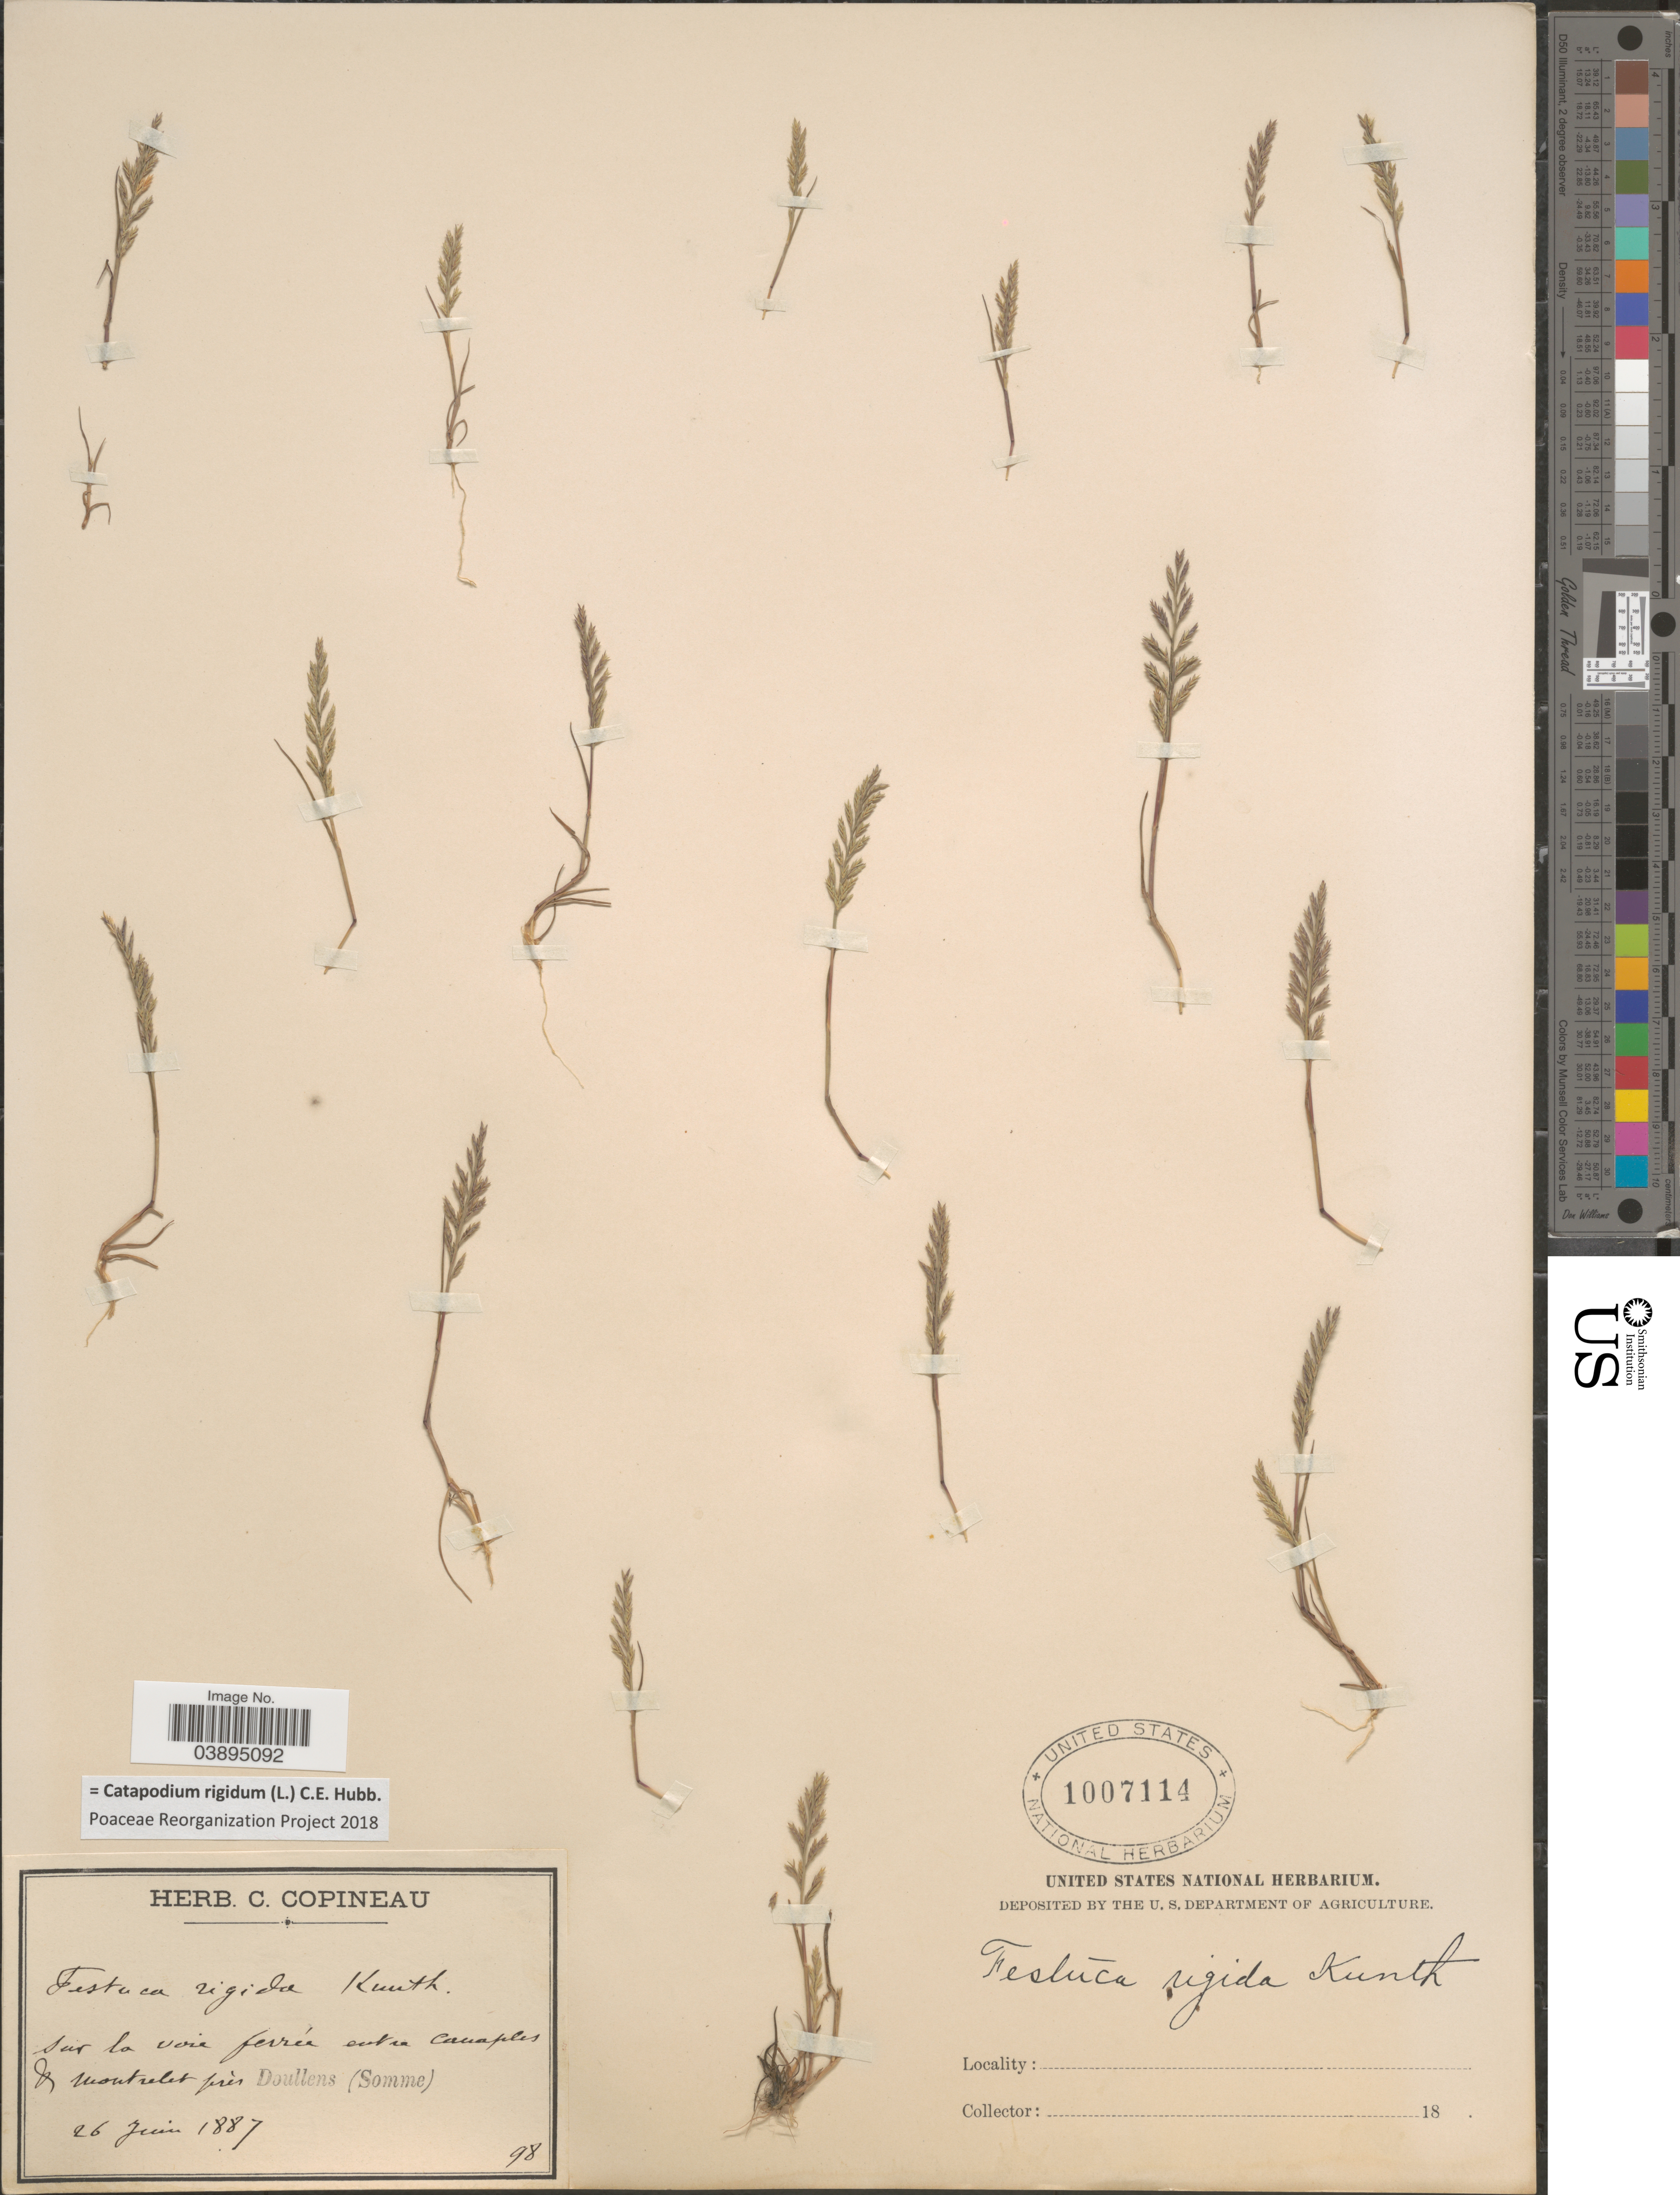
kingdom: Plantae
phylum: Tracheophyta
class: Liliopsida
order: Poales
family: Poaceae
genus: Catapodium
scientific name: Catapodium rigidum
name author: (L.) C.E. Hubb.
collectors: ex herb. C. Copineau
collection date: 1887-06-26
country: France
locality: Sur la voie ferrée entre Canaples & Montrelet près Doullens (Somme).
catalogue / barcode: US 1007114